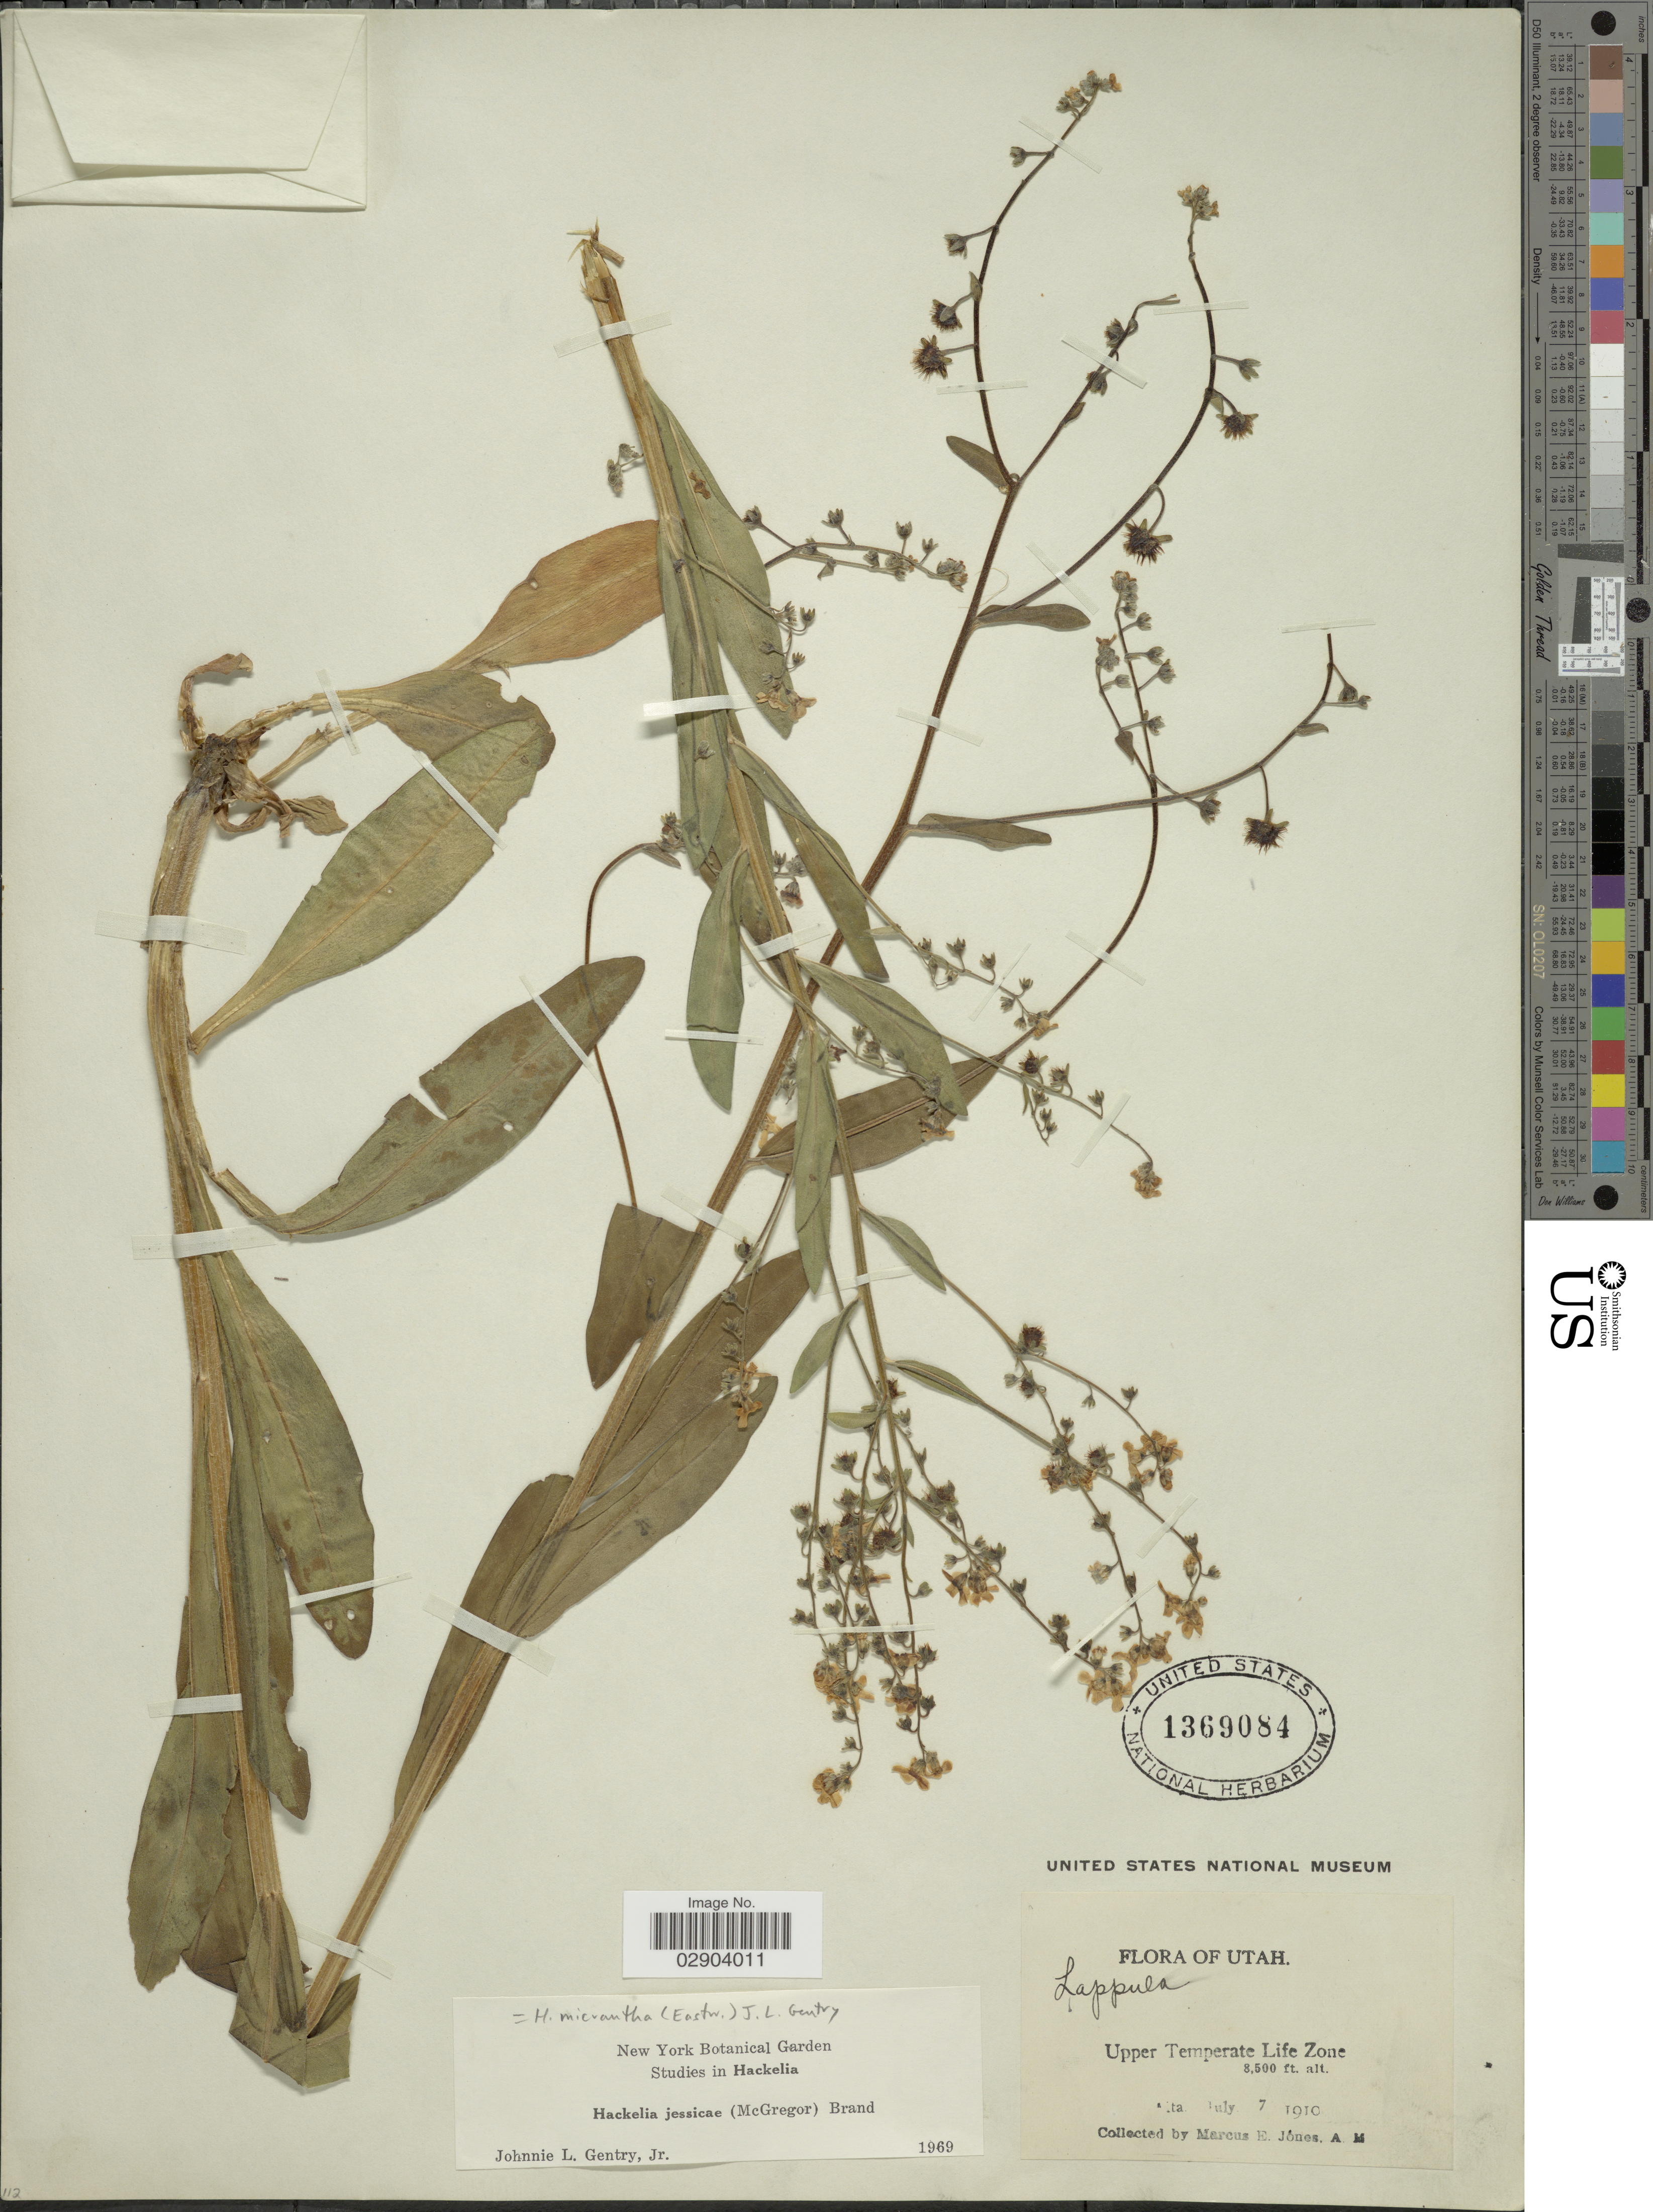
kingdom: Plantae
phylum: Tracheophyta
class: Magnoliopsida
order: Boraginales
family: Boraginaceae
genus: Hackelia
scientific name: Hackelia micrantha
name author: (Eastw.) J.L. Gentry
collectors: M. E. Jones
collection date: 1910-07-07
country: United States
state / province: Utah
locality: Upper Temperate Life Zone. [illegible text]ta.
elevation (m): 2591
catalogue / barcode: US 1369084